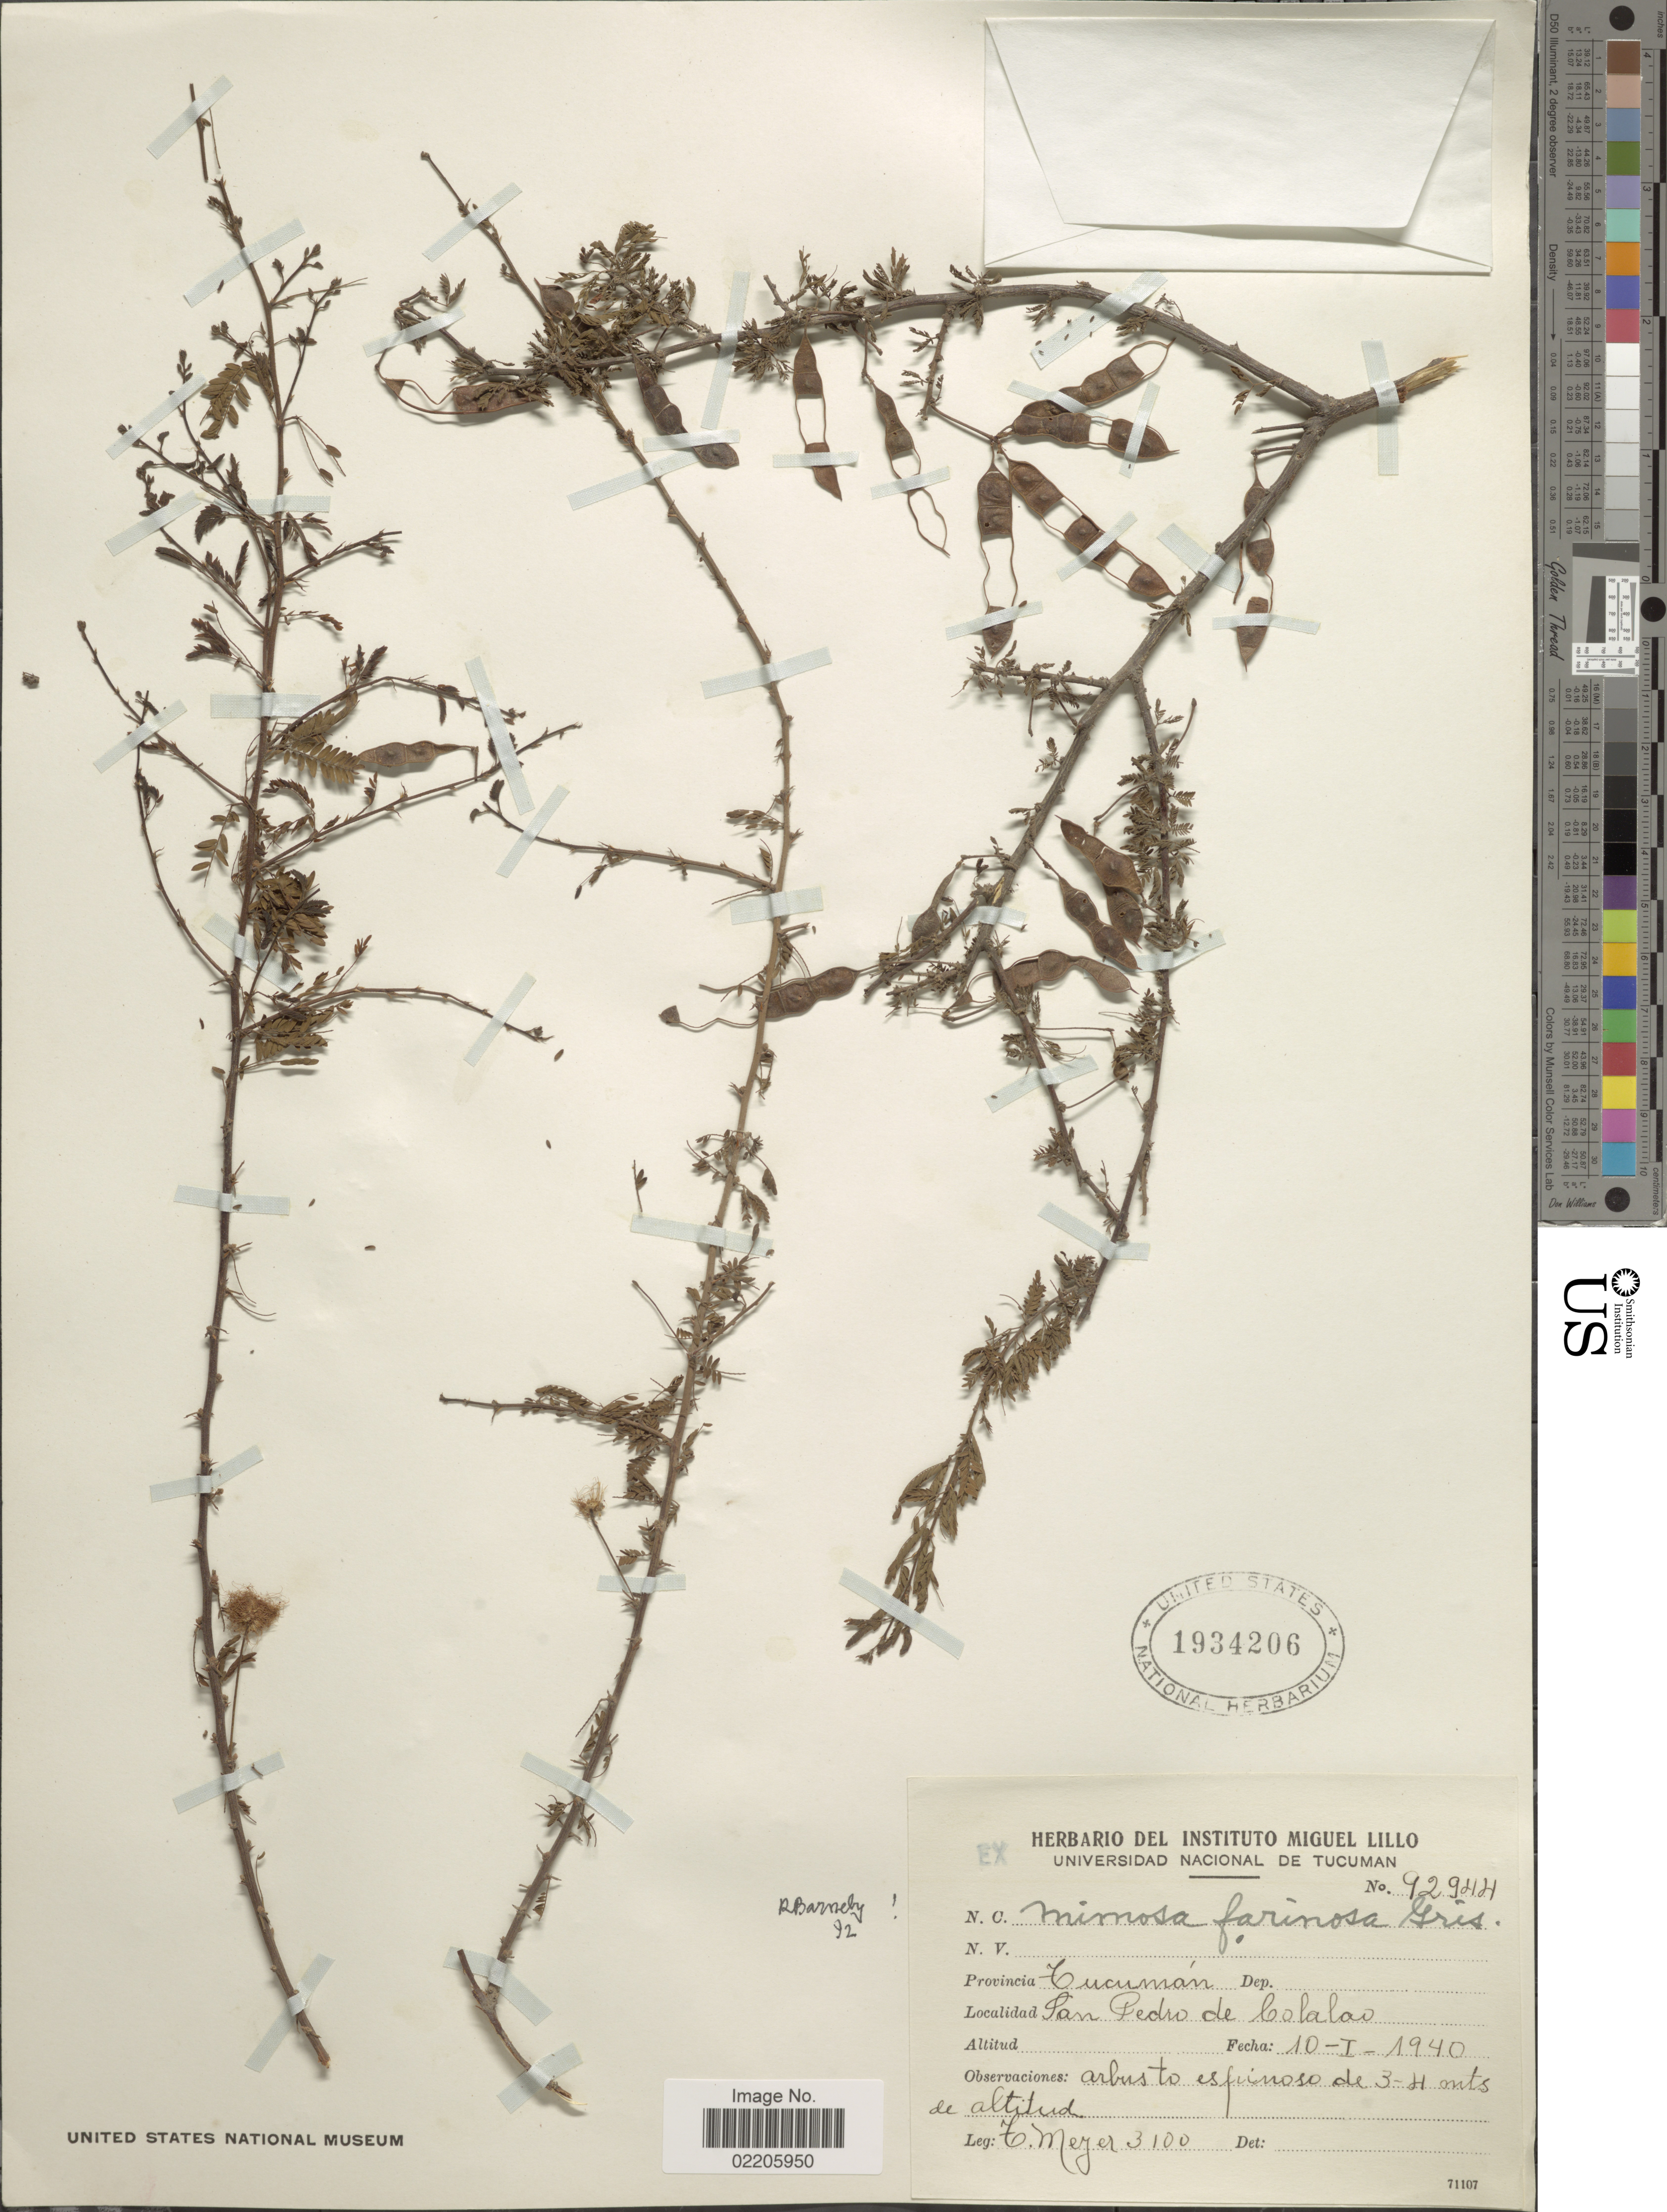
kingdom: Plantae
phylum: Tracheophyta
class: Magnoliopsida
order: Fabales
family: Fabaceae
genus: Mimosa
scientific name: Mimosa farinosa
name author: Griseb.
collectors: T. Meyer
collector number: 3100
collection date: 1940-01-10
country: Argentina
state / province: Tucuman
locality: San Pedro de bolalao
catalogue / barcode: US 1934206